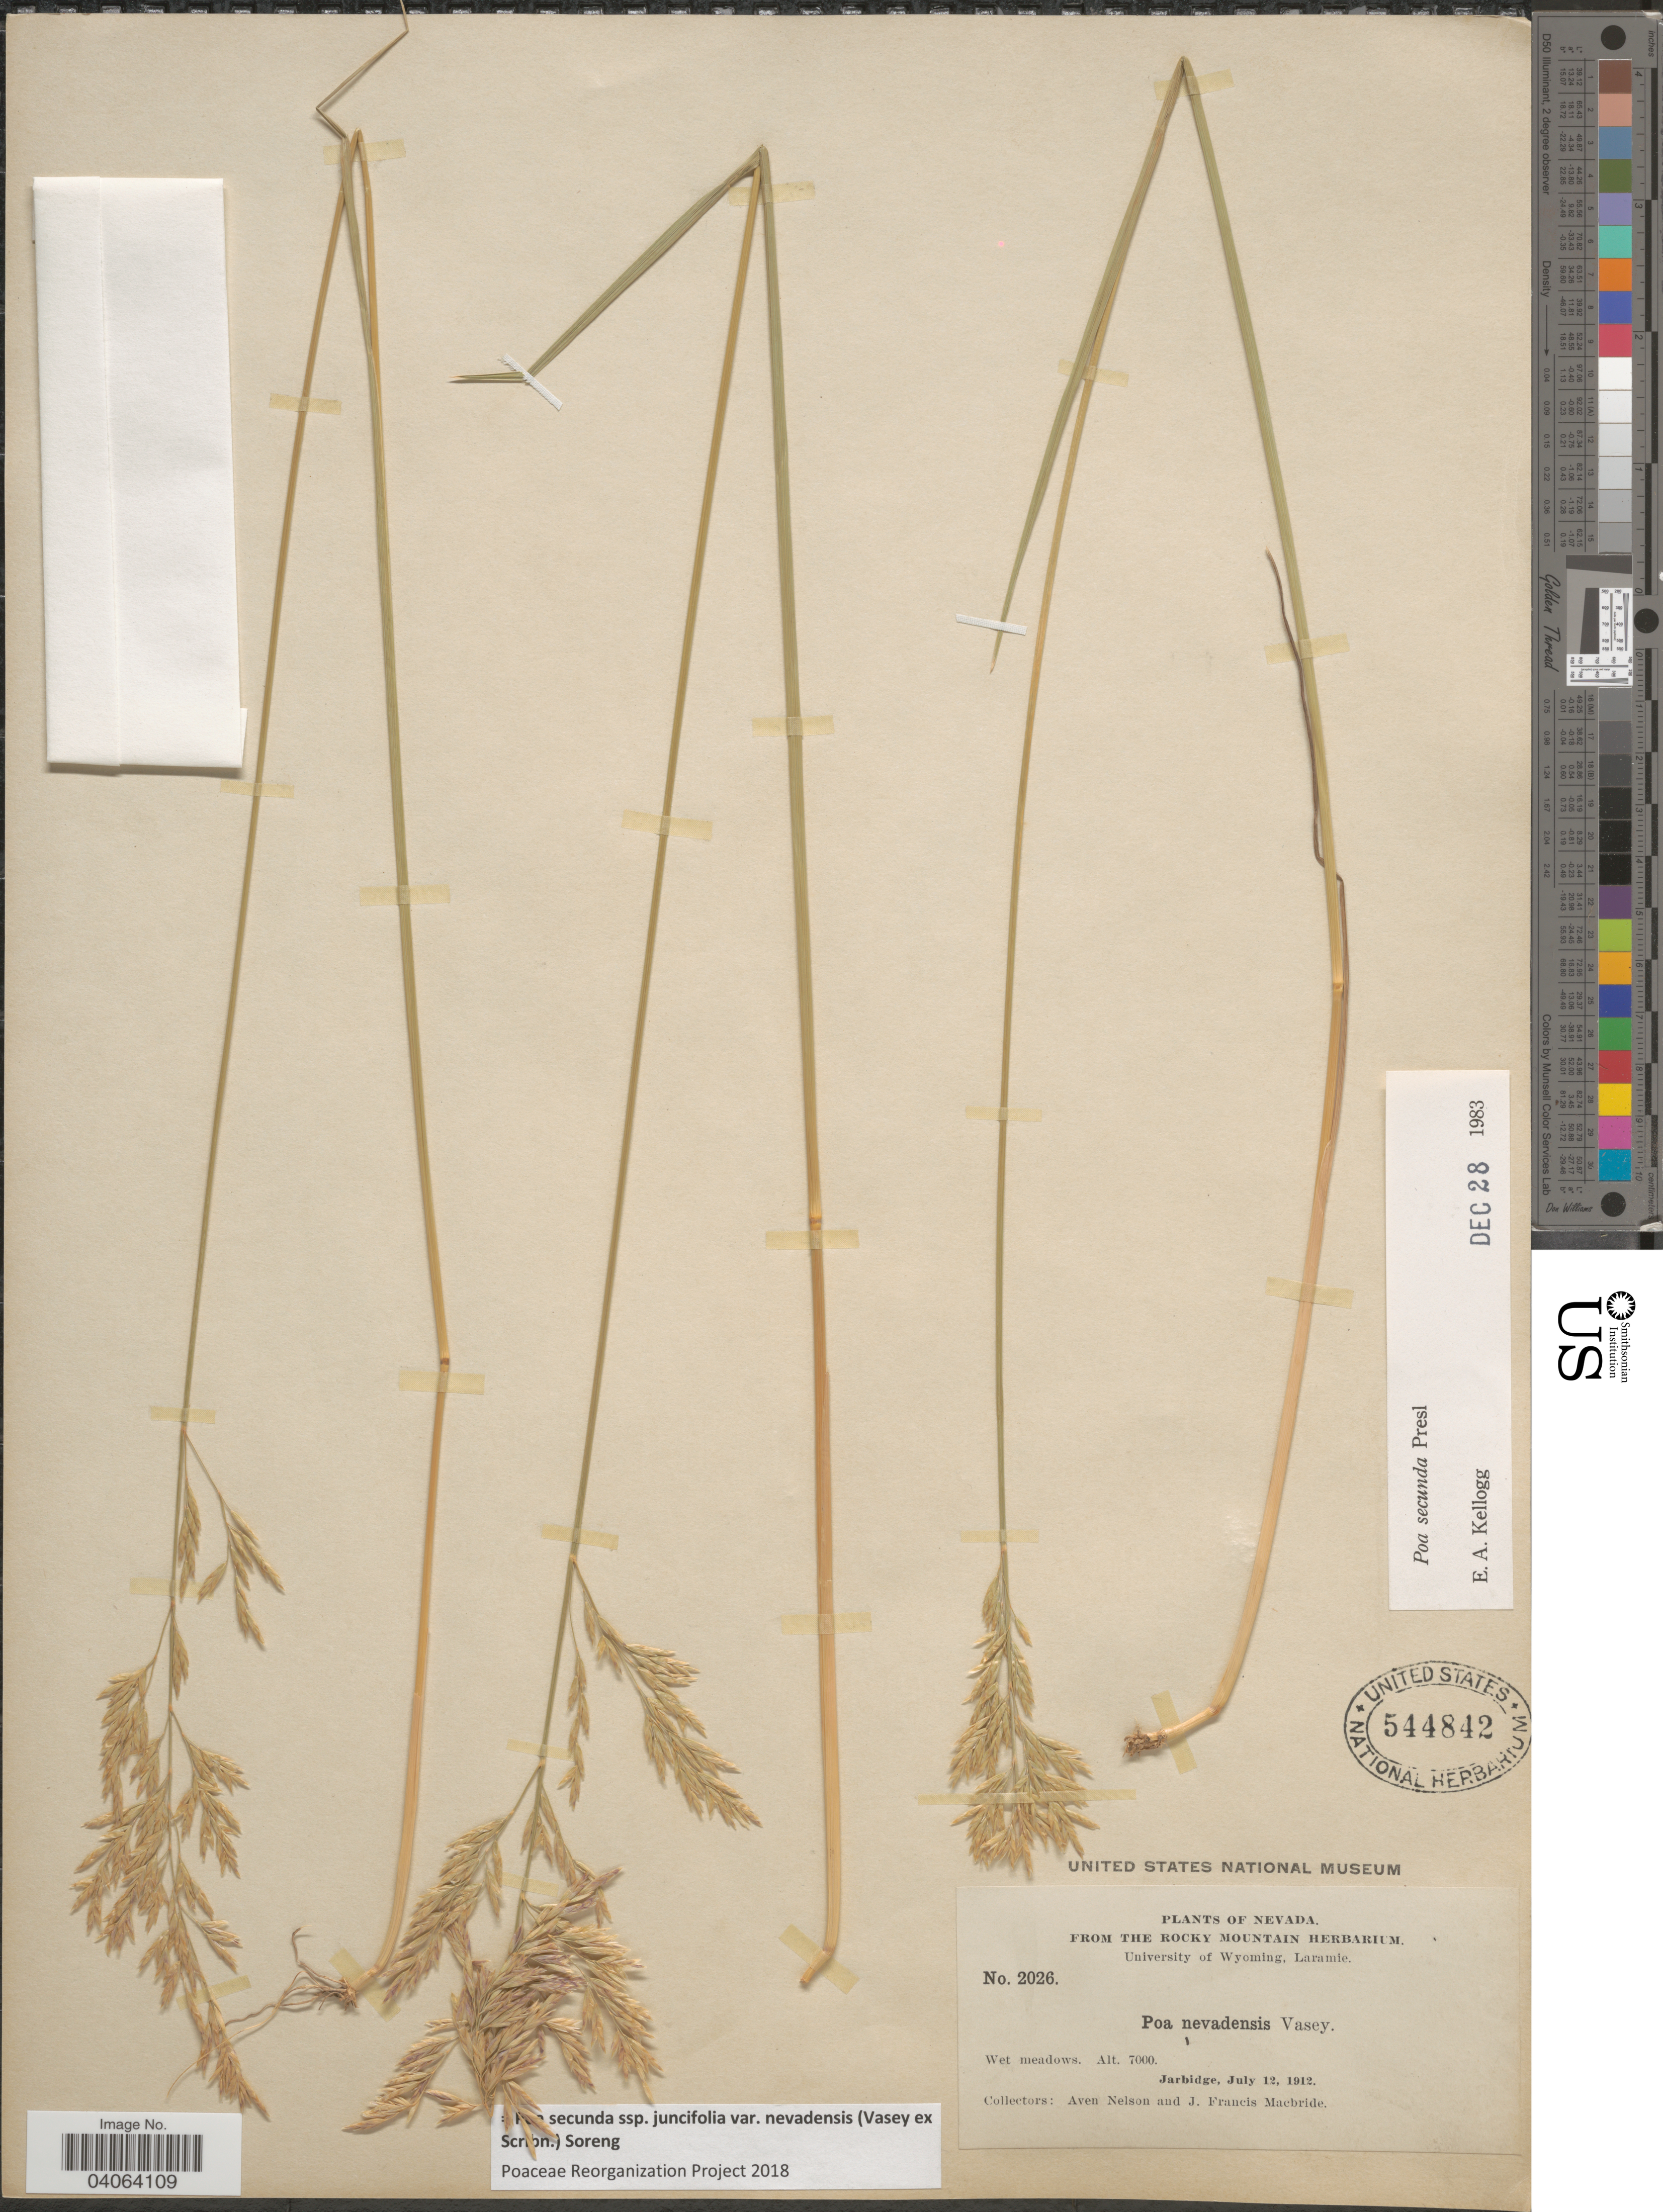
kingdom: Plantae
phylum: Tracheophyta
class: Liliopsida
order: Poales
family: Poaceae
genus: Poa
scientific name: Poa secunda subsp. juncifolia var. nevadensis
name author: (Vasey ex Scribn.) Soreng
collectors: A. Nelson & J. F. Macbride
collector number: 2026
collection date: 1912-07-12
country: United States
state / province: Nevada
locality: Jarbidge.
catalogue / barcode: US 544842